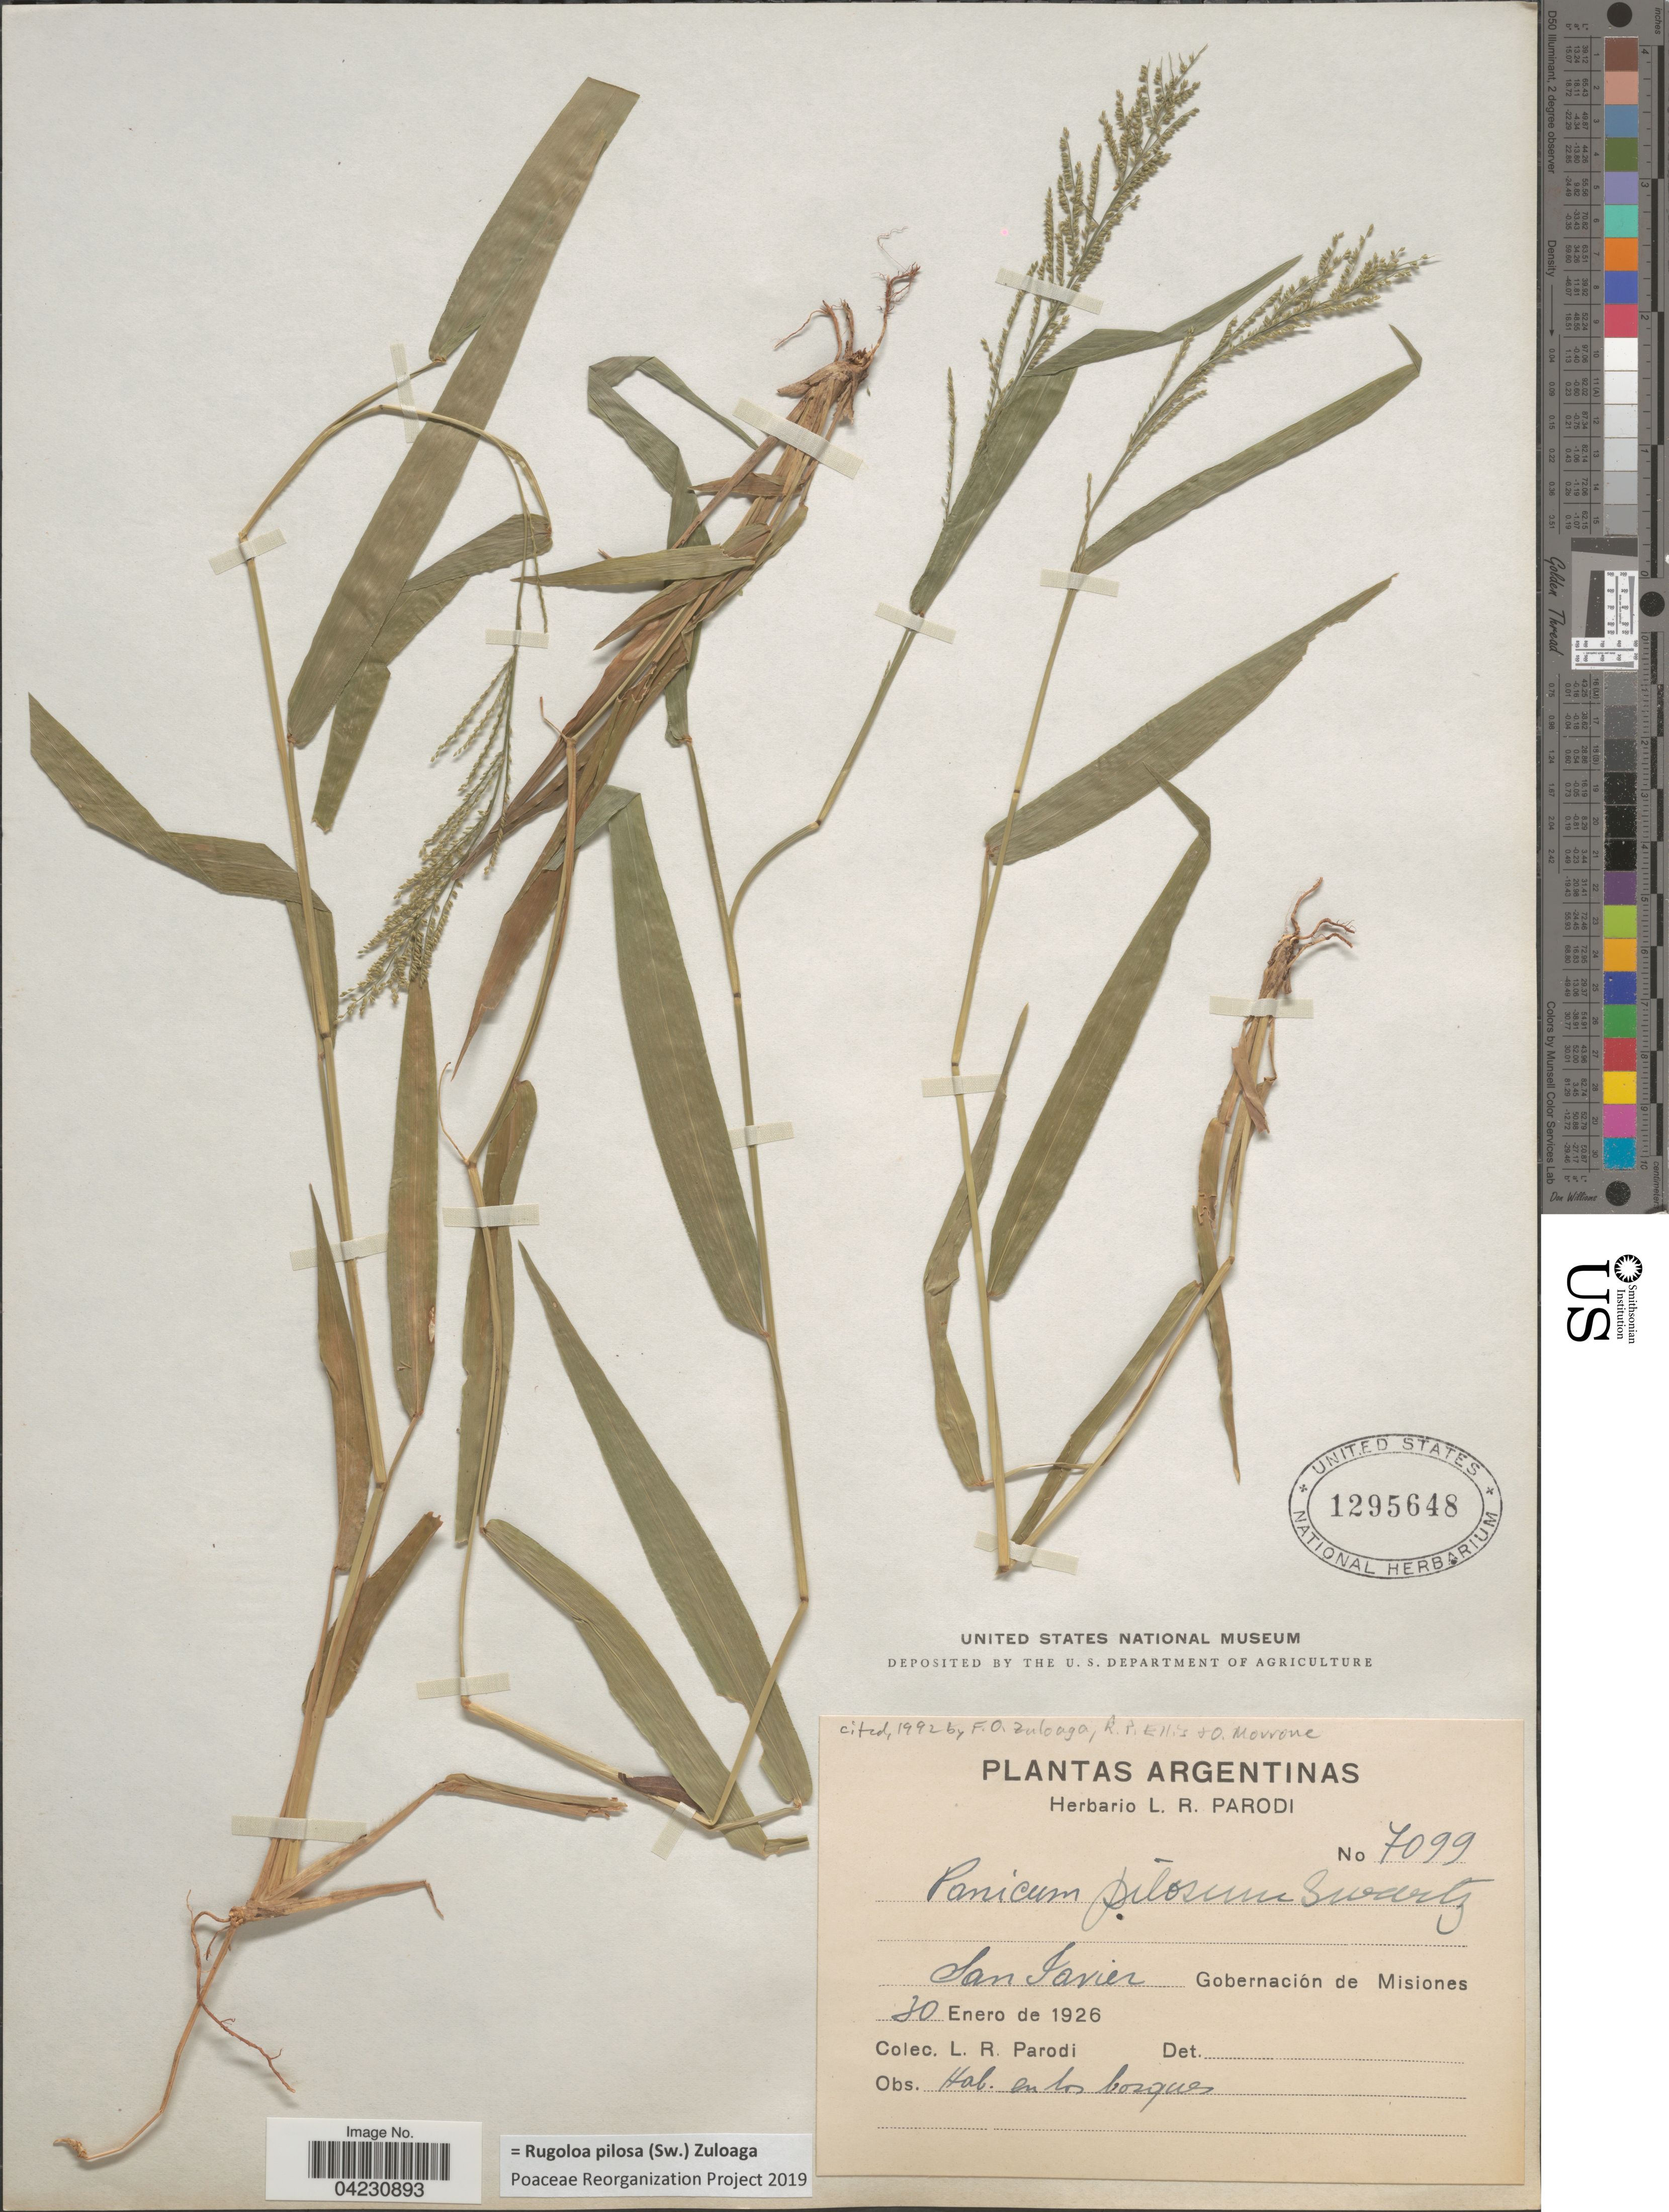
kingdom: Plantae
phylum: Tracheophyta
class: Liliopsida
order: Poales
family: Poaceae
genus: Rugoloa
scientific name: Rugoloa pilosa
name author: (Sw.) Zuloaga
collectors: L. R. Parodi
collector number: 7099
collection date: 1926-01-30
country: Argentina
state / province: Misiones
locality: San Javier. Gobernación Misiones.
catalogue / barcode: US 1295648